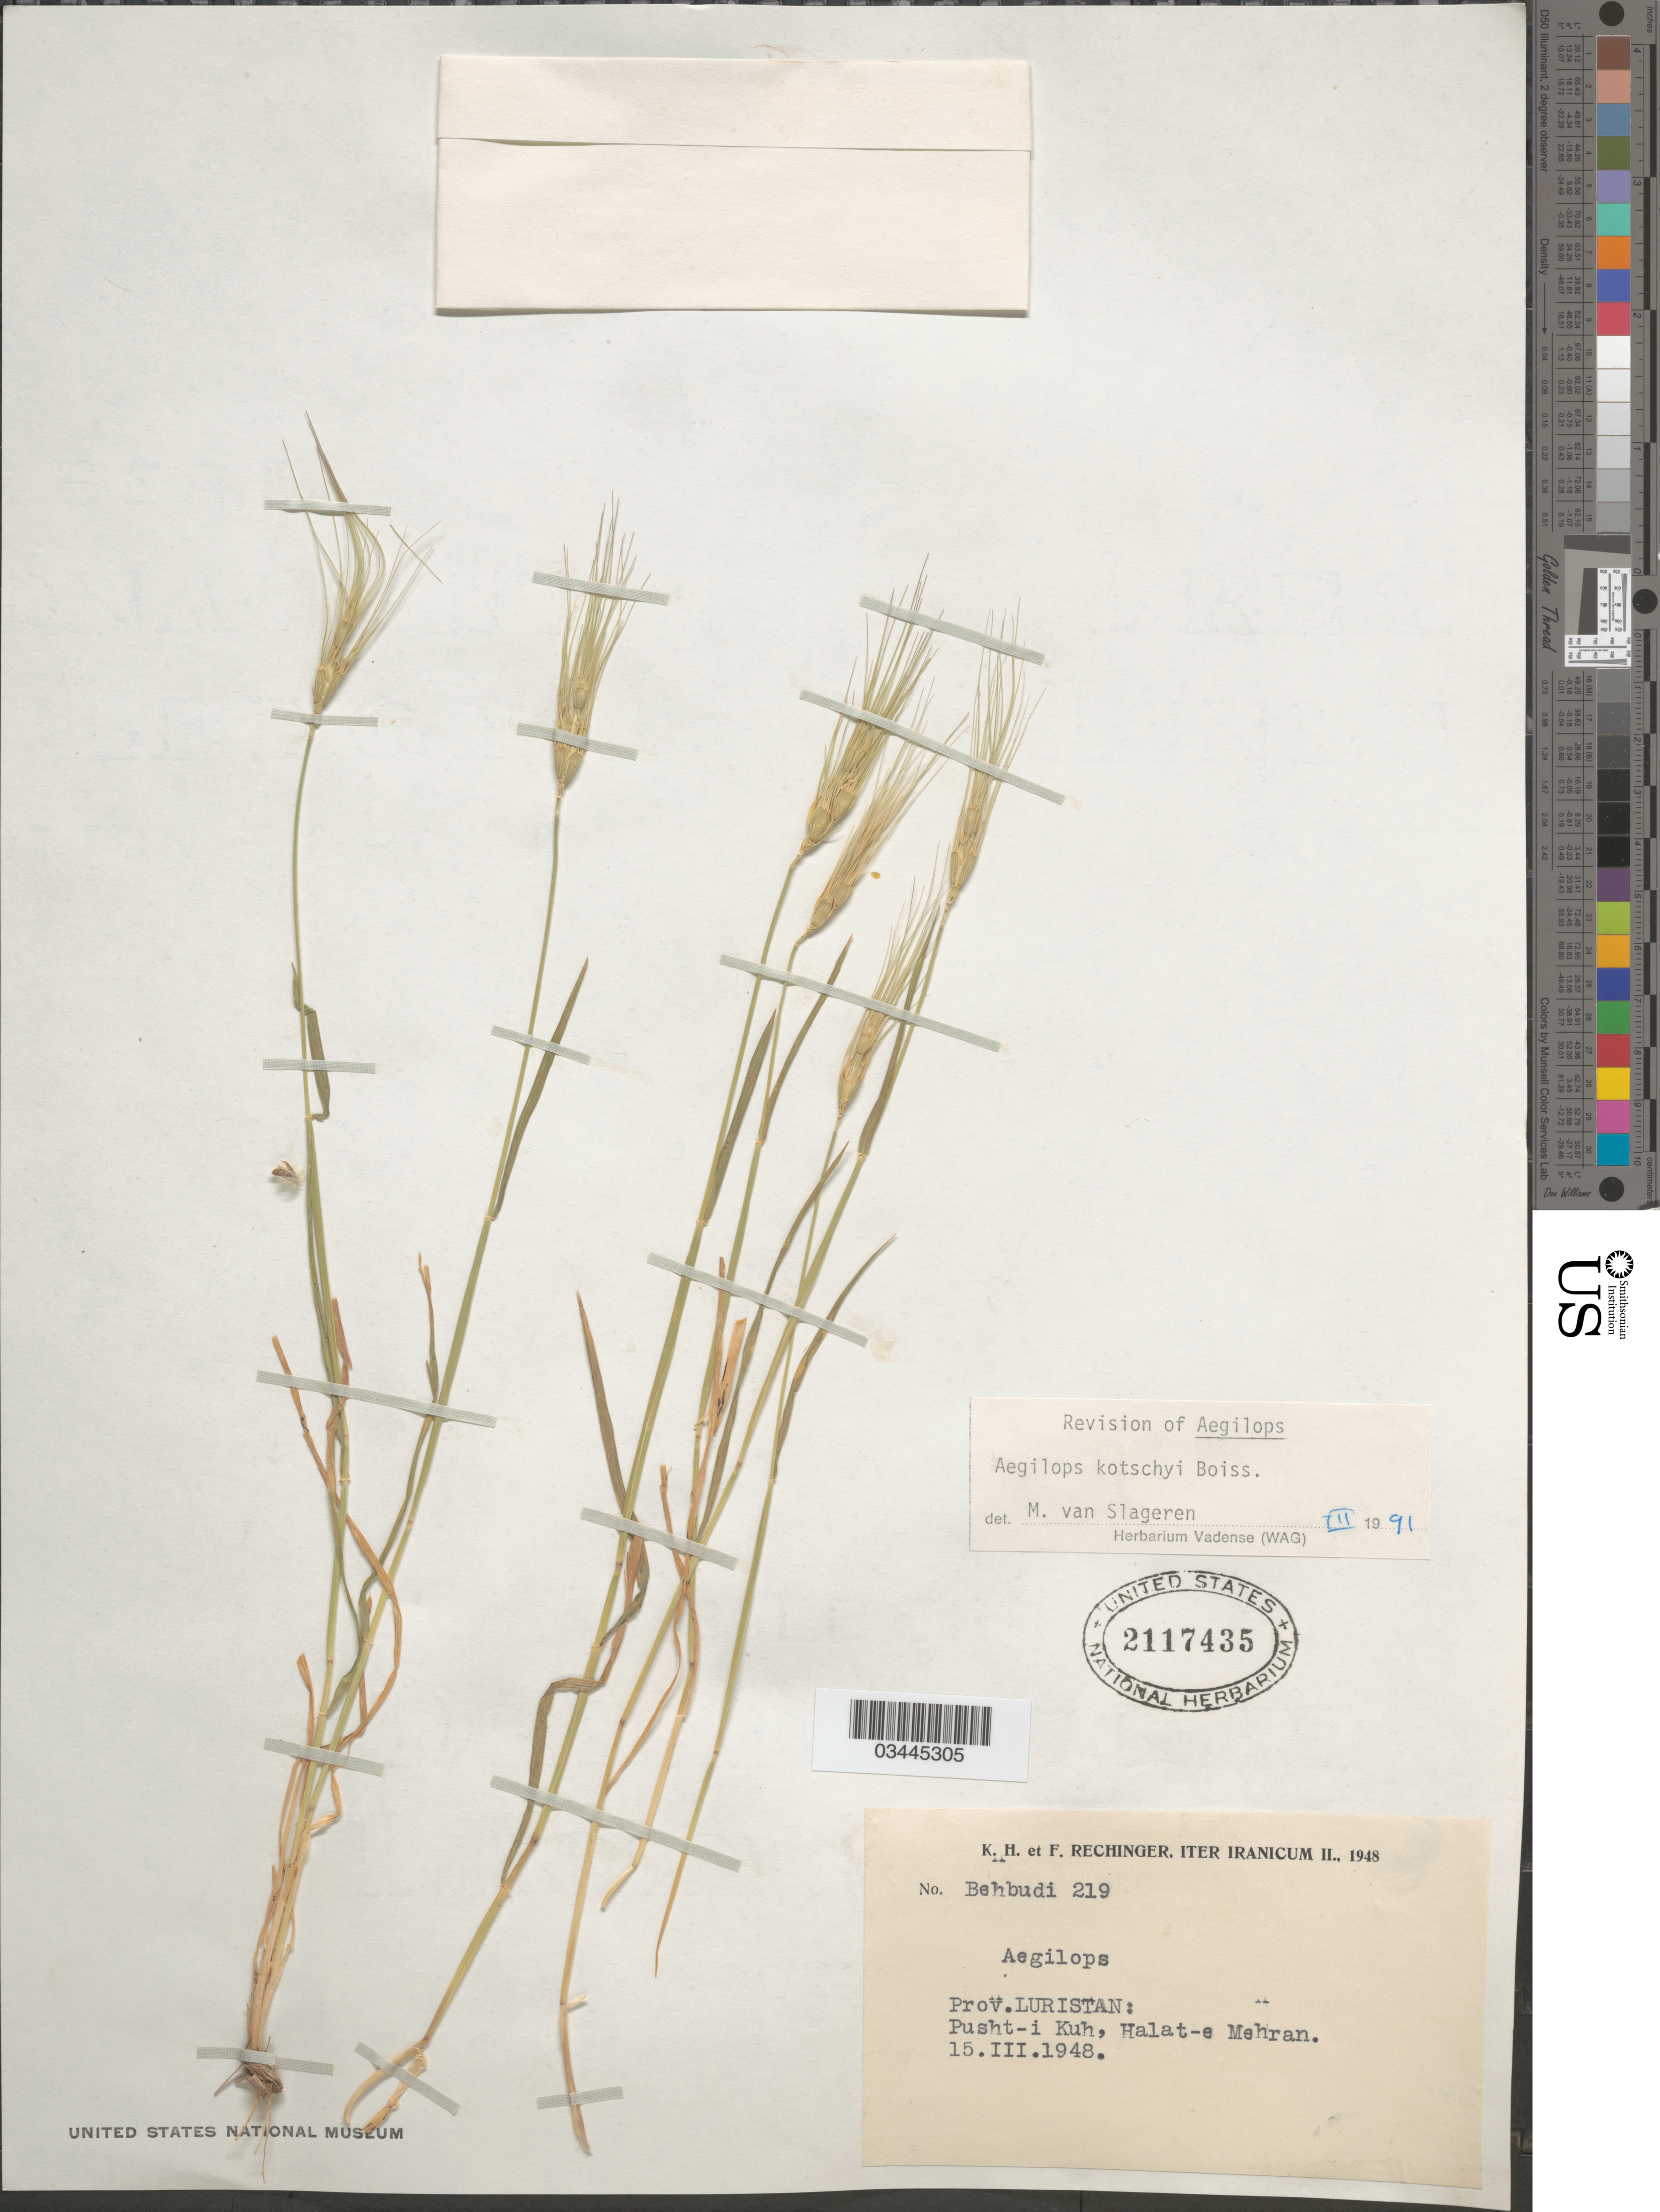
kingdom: Plantae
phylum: Tracheophyta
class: Liliopsida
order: Poales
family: Poaceae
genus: Aegilops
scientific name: Aegilops kotschyi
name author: Boiss.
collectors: K. H. Rechinger & F. Rechinger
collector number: Behbudi219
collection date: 1948-03-15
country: Iran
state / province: Lorestan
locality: Iter Iranicum II., 1948. Prov. Luristan: Pusht-i Kuh, Halat-e Mehran.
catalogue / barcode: US 2117435